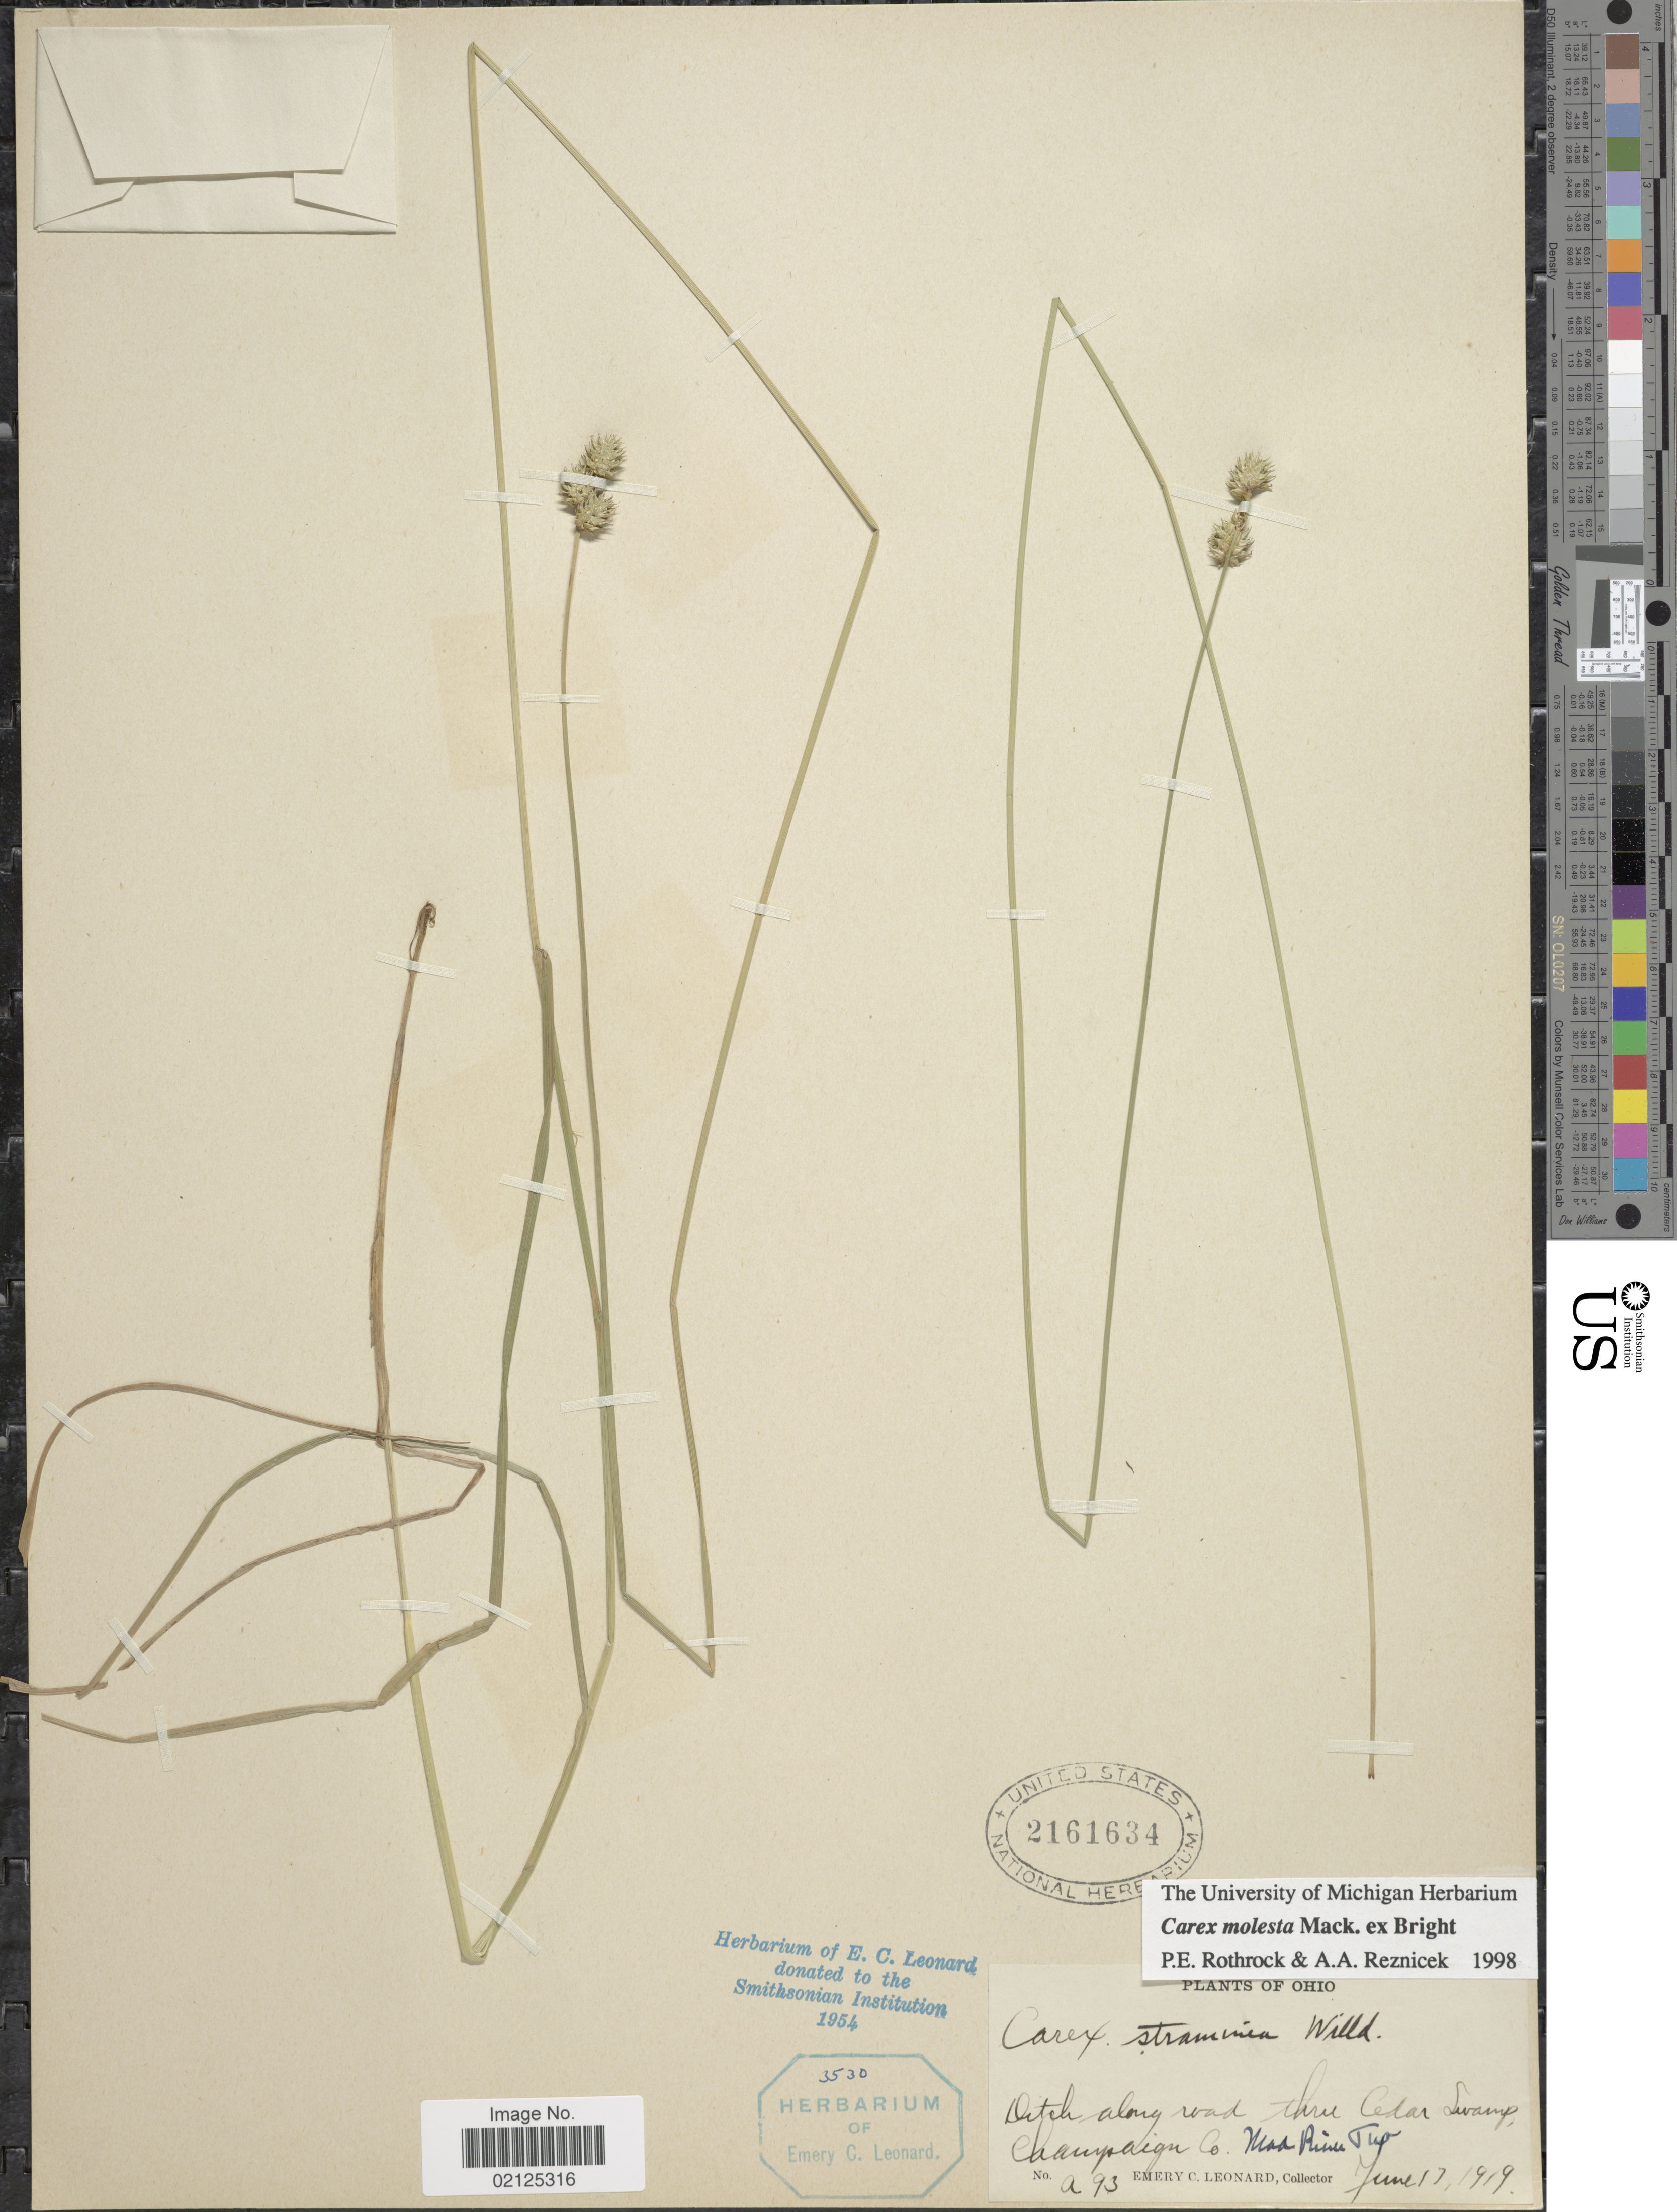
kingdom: Plantae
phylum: Tracheophyta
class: Liliopsida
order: Poales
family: Cyperaceae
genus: Carex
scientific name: Carex molesta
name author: Mack.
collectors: E. C. Leonard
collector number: a 93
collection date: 1919-06-17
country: United States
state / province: Ohio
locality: Ditch along road thru Cedar Swamp, Champaign Co. Mad River Tnp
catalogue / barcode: US 2161634